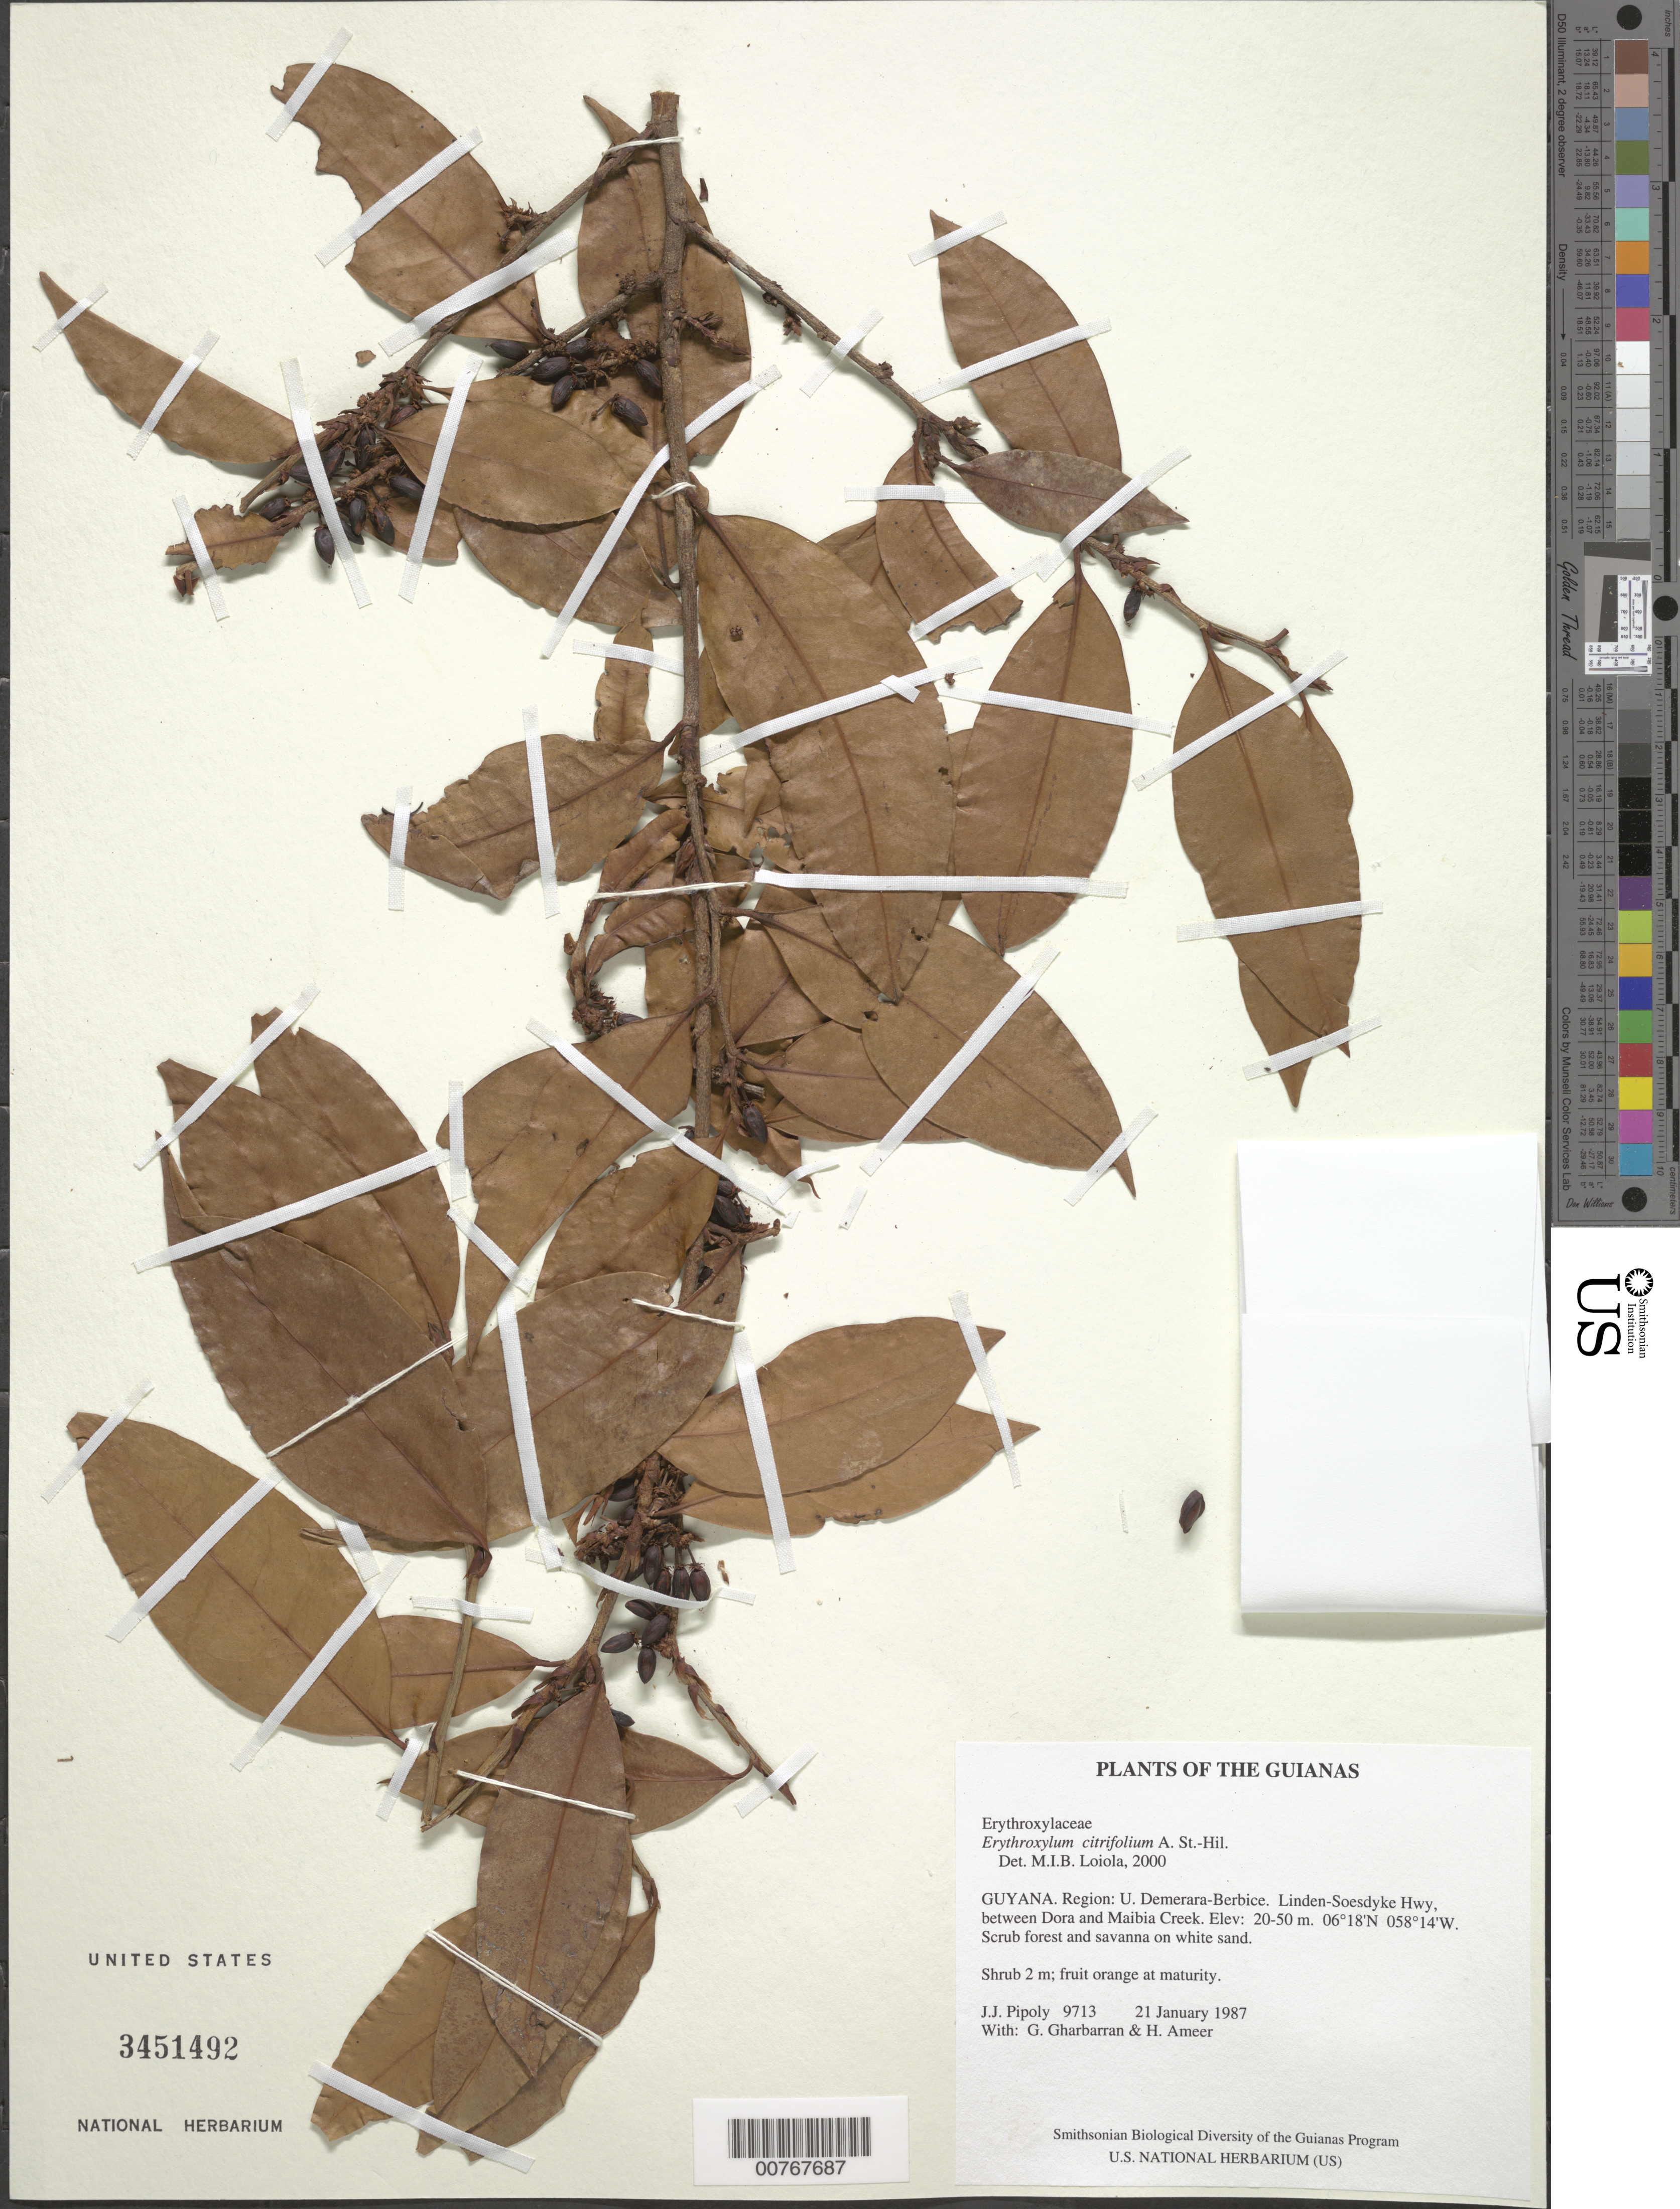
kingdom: Plantae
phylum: Tracheophyta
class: Magnoliopsida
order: Malpighiales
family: Erythroxylaceae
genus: Erythroxylum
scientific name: Erythroxylum citrifolium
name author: A. St.-Hil.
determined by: Loiola, M. I. B.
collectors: J. J. Pipoly, G. Gharbarran & H. Ameer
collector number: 9713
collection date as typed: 21 January 1987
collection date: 1987-01-21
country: Guyana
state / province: U. Demerara-Berbice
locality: Linden-Soesdyke Hwy, between Dora and Maibia Creek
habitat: Scrub forest and savanna on white sand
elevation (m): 20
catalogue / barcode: US 3451492